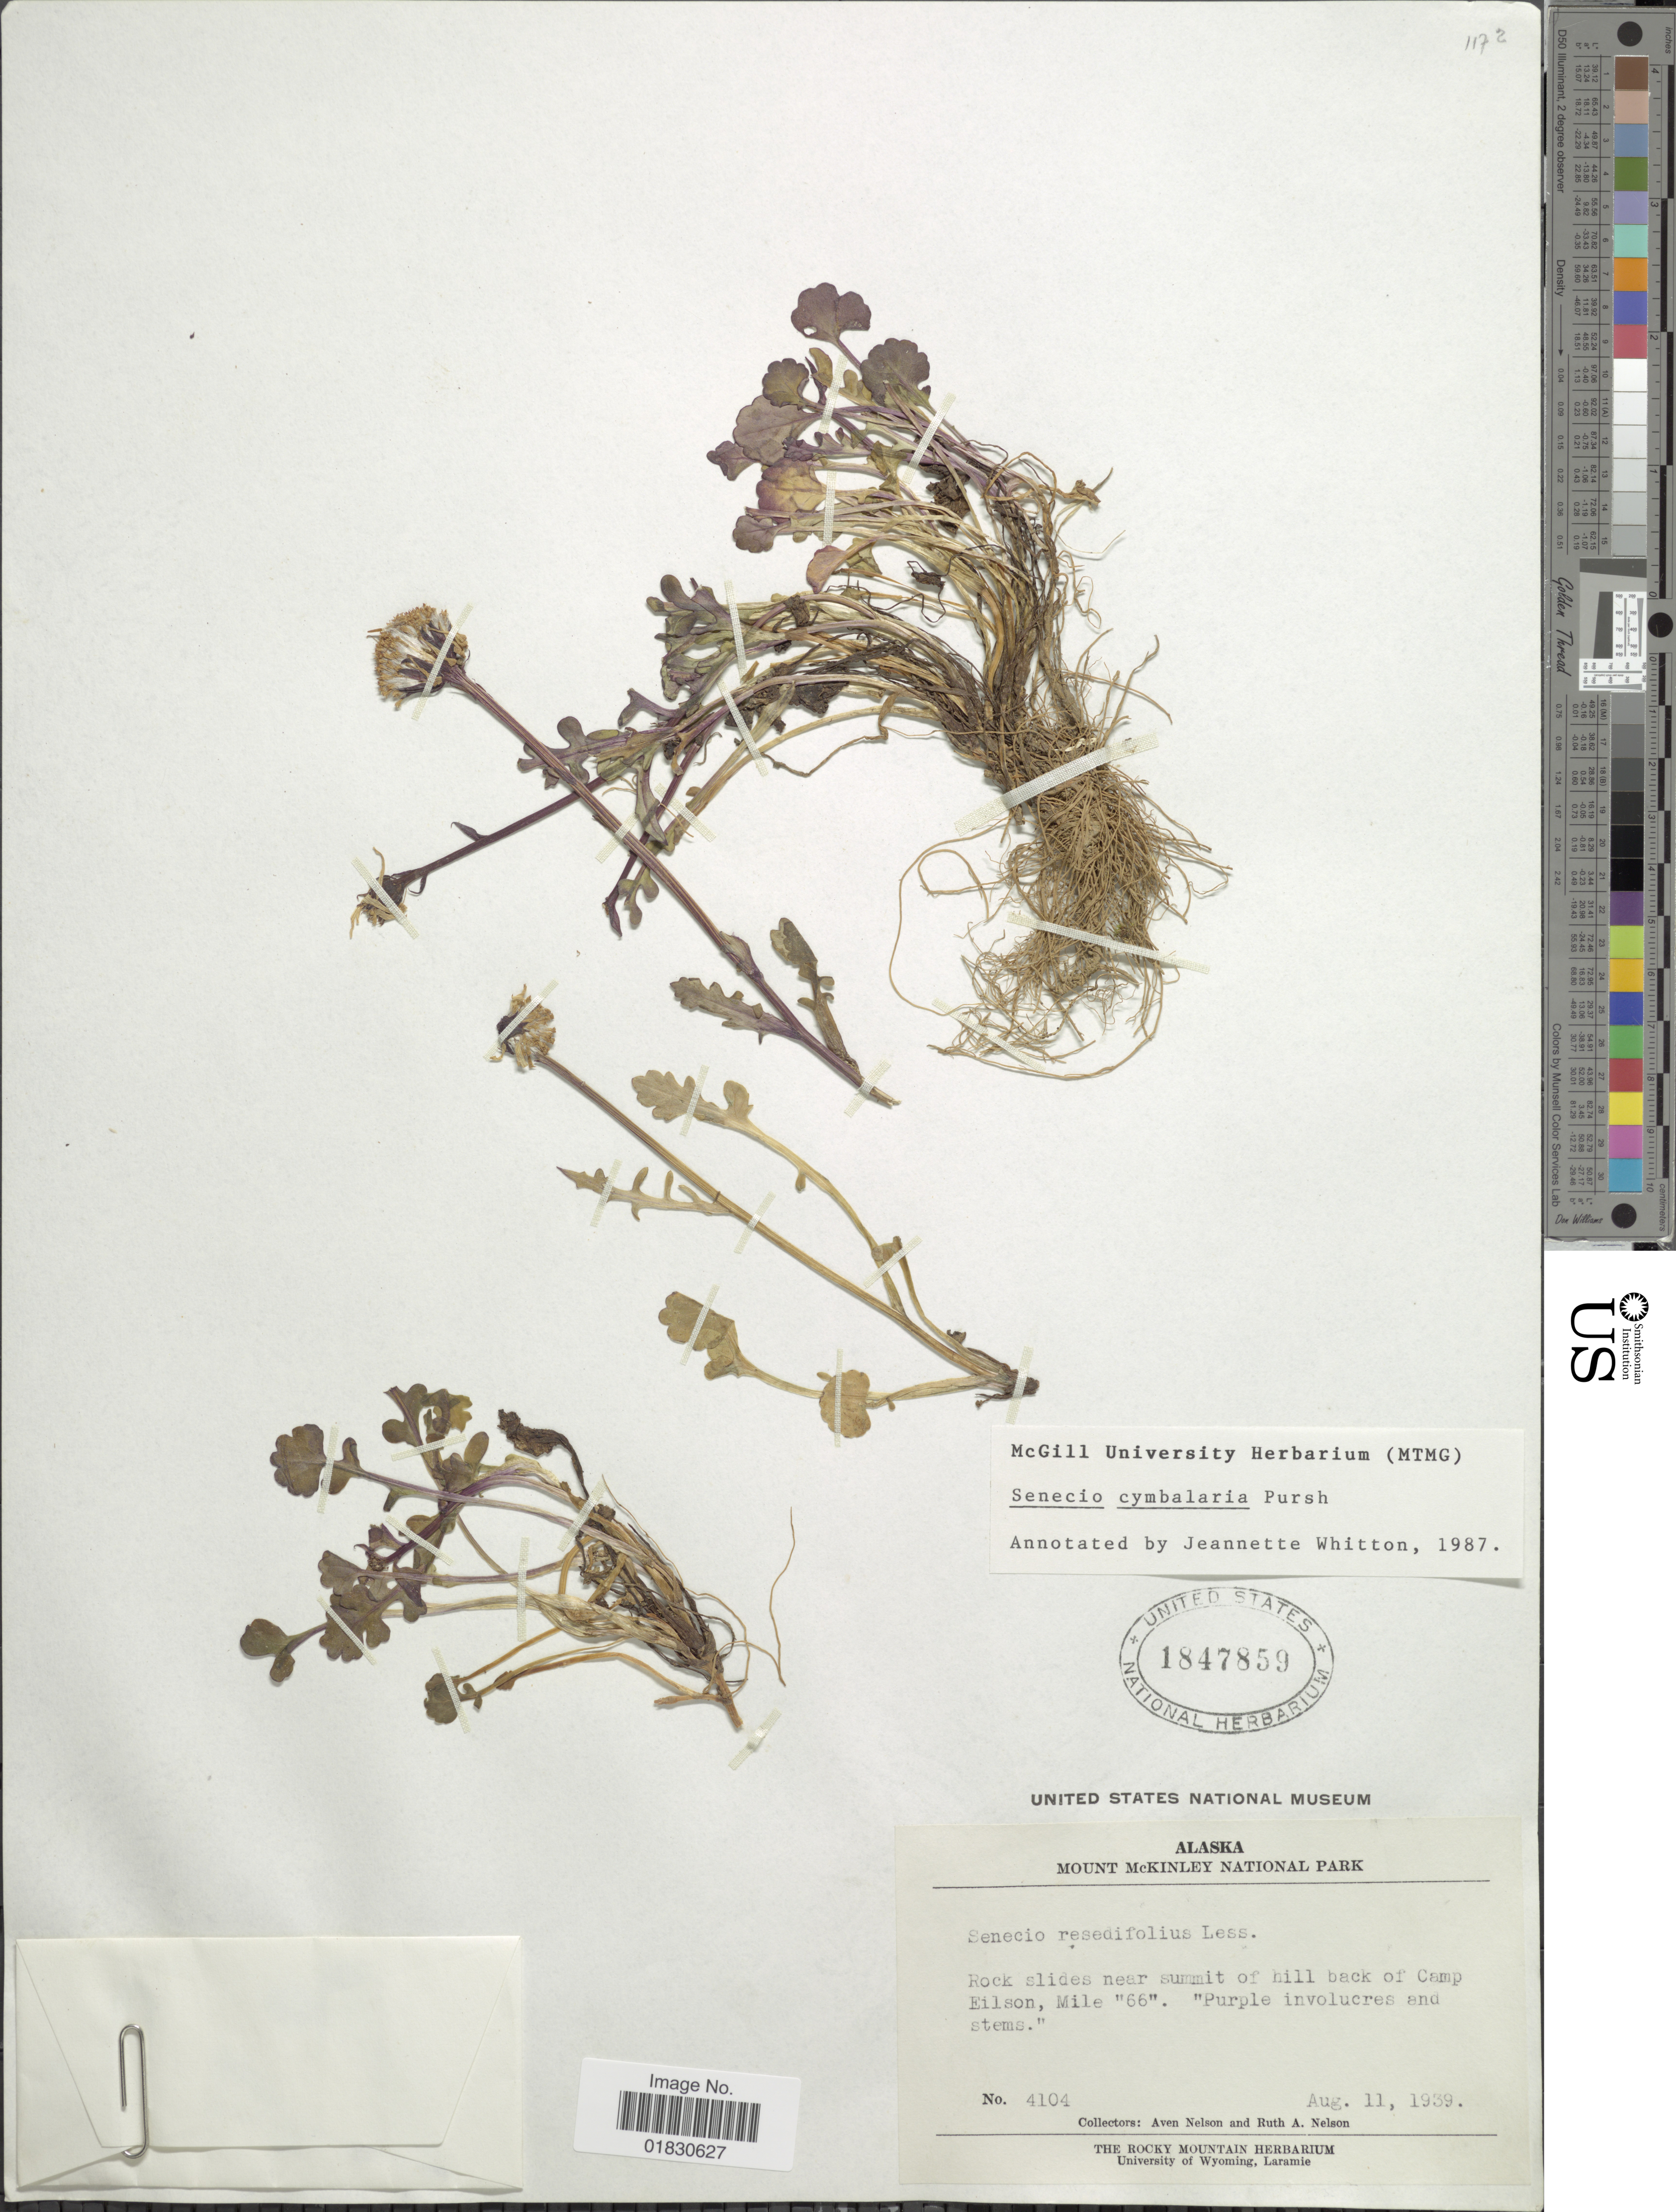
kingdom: Plantae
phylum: Tracheophyta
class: Magnoliopsida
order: Asterales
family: Asteraceae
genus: Packera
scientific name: Packera cymbalaria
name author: (Pursh) W.A. Weber & Á. Löve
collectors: A. Nelson & R. A. Nelson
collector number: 4104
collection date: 1939-08-11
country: United States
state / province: Alaska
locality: Rock slides near summit of hill back of Camp Eilson, Mile 66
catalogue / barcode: US 1847859